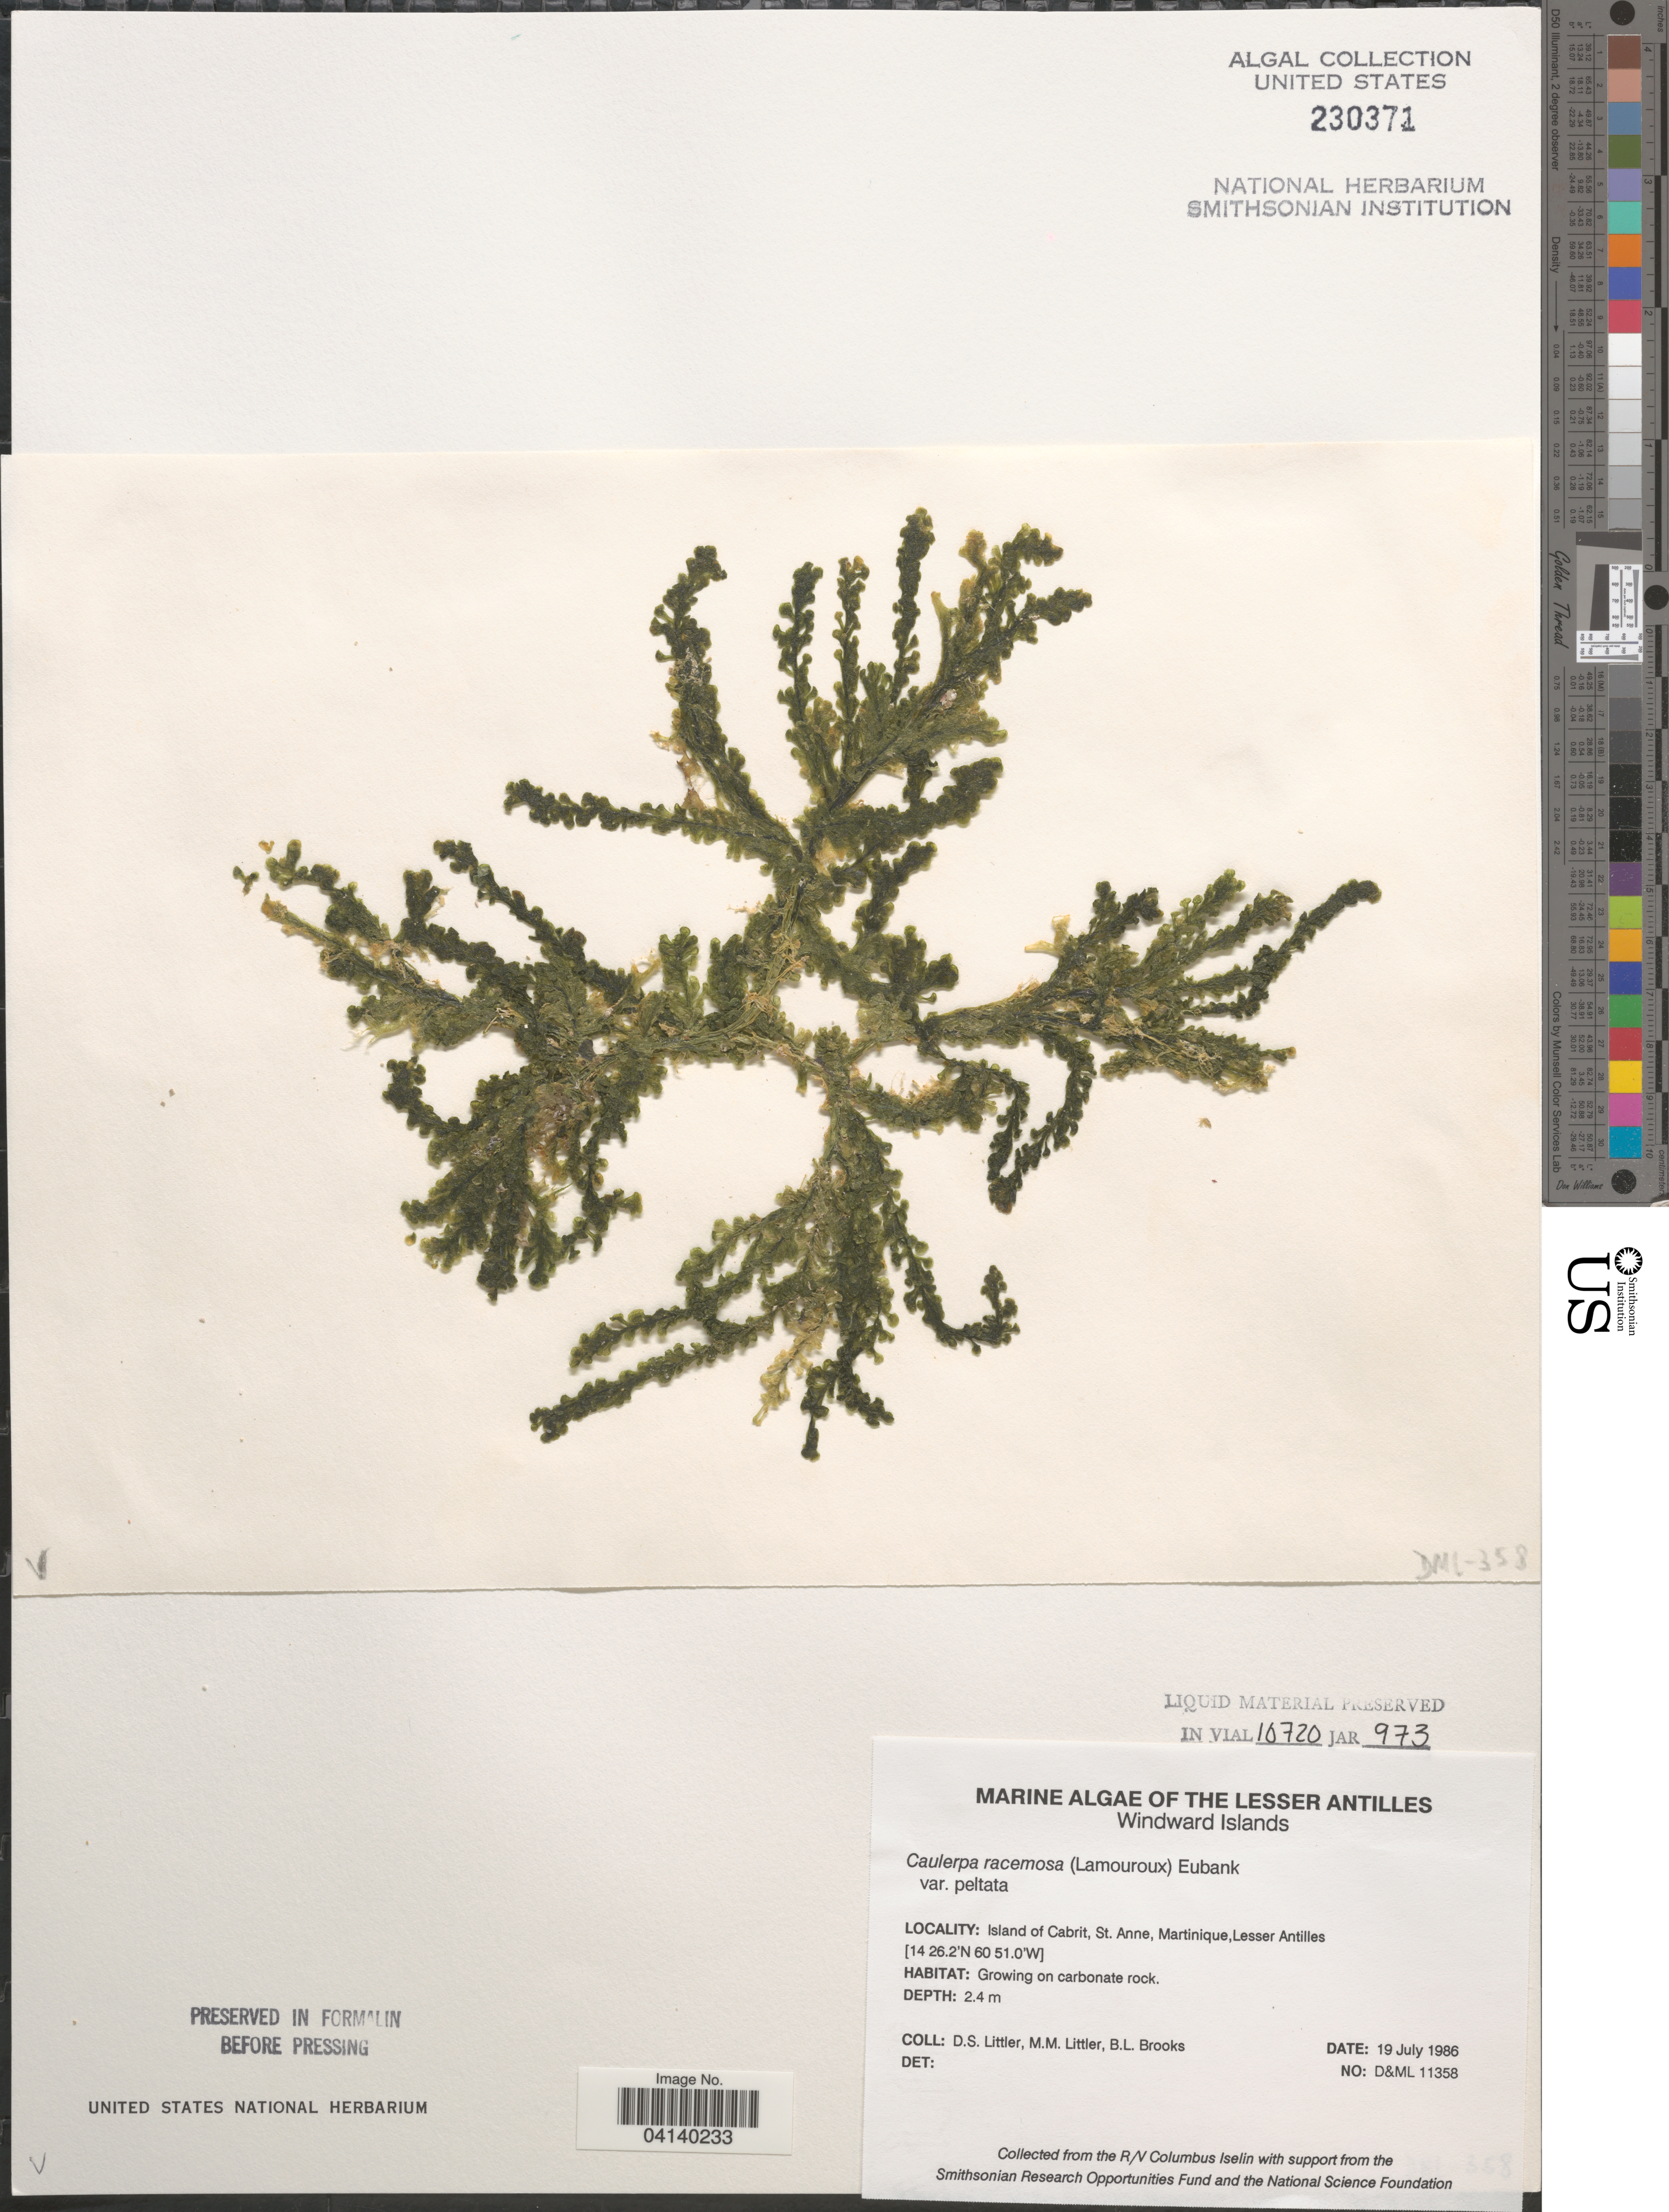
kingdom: Plantae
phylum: Chlorophyta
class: Ulvophyceae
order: Bryopsidales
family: Caulerpaceae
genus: Caulerpa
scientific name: Caulerpa racemosa var. peltata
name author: (J.V.Lamouroux) Eubank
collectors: D. S. Littler & B. Brooks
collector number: D&ML11358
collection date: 1986-07-19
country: Martinique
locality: Windward Islands. Island of Cabrit, St. Anne, Lesser Antilles.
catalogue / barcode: US 230371